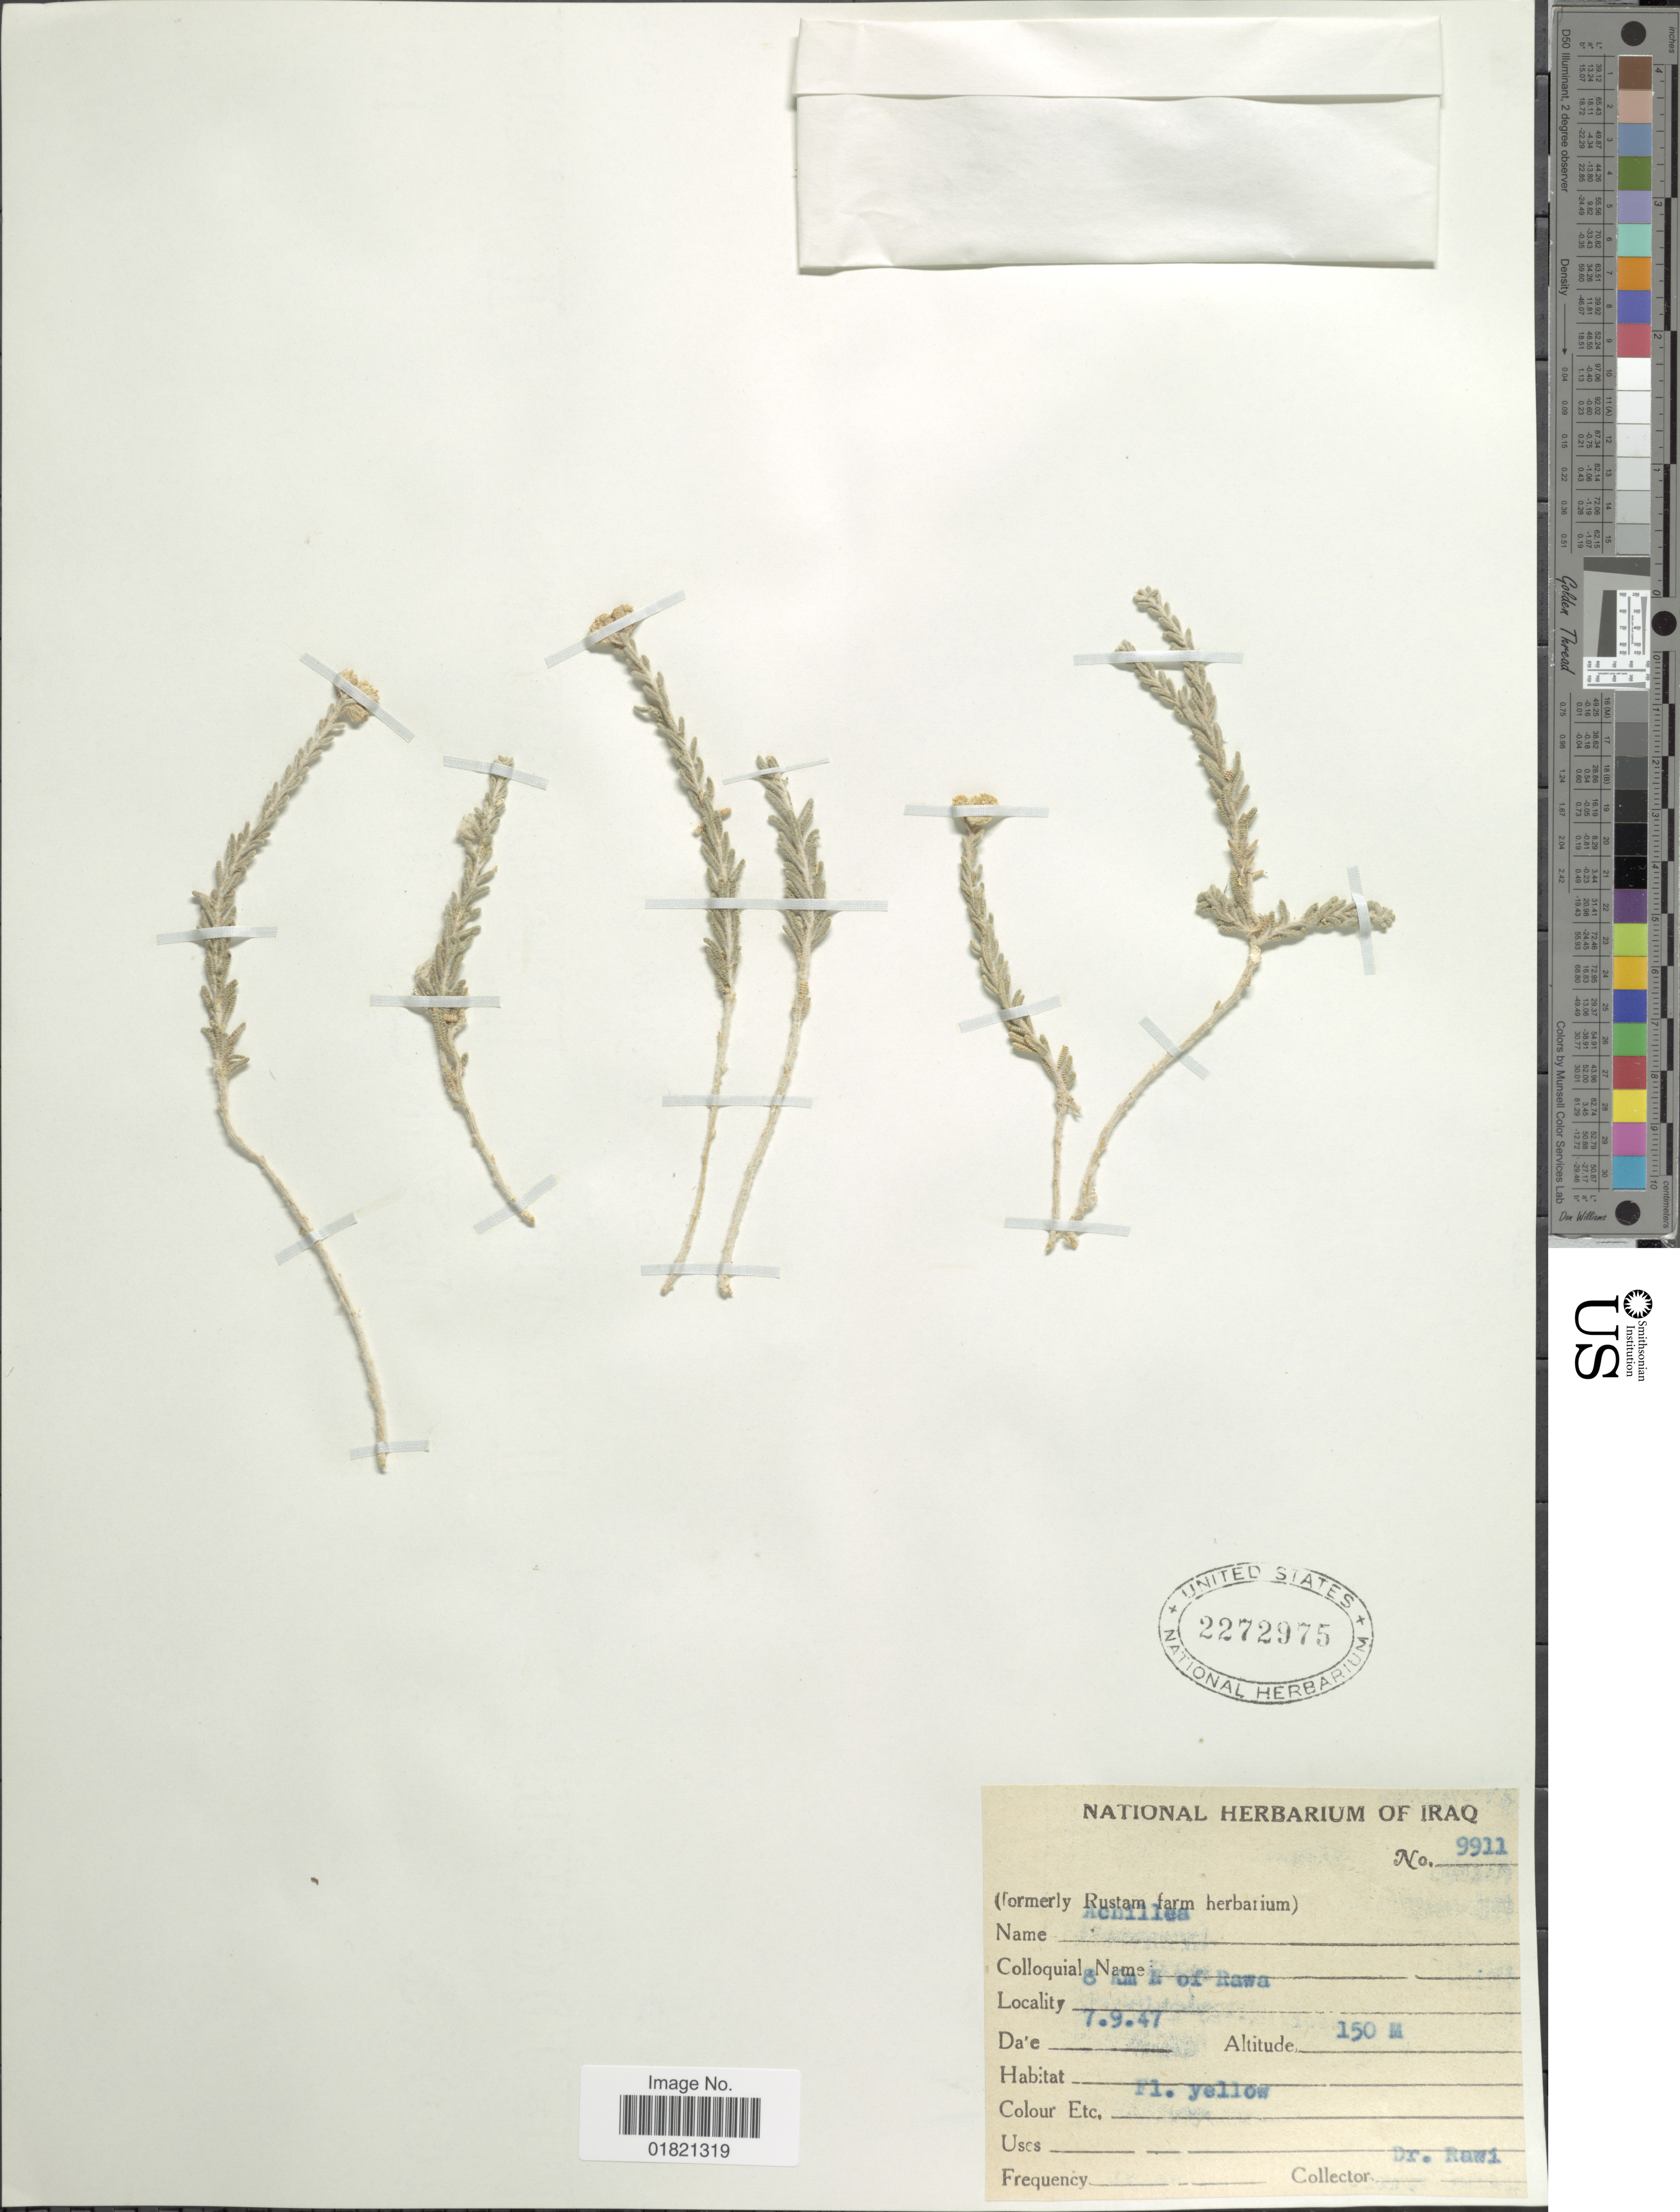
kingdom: Plantae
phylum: Tracheophyta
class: Magnoliopsida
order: Asterales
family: Asteraceae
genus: Achillea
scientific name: Achillea sp.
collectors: -. Rawi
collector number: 9911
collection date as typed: Transcribed d/m/y: 7/9/47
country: Iraq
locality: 3 Km N of Rawa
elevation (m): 150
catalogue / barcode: US 2272975